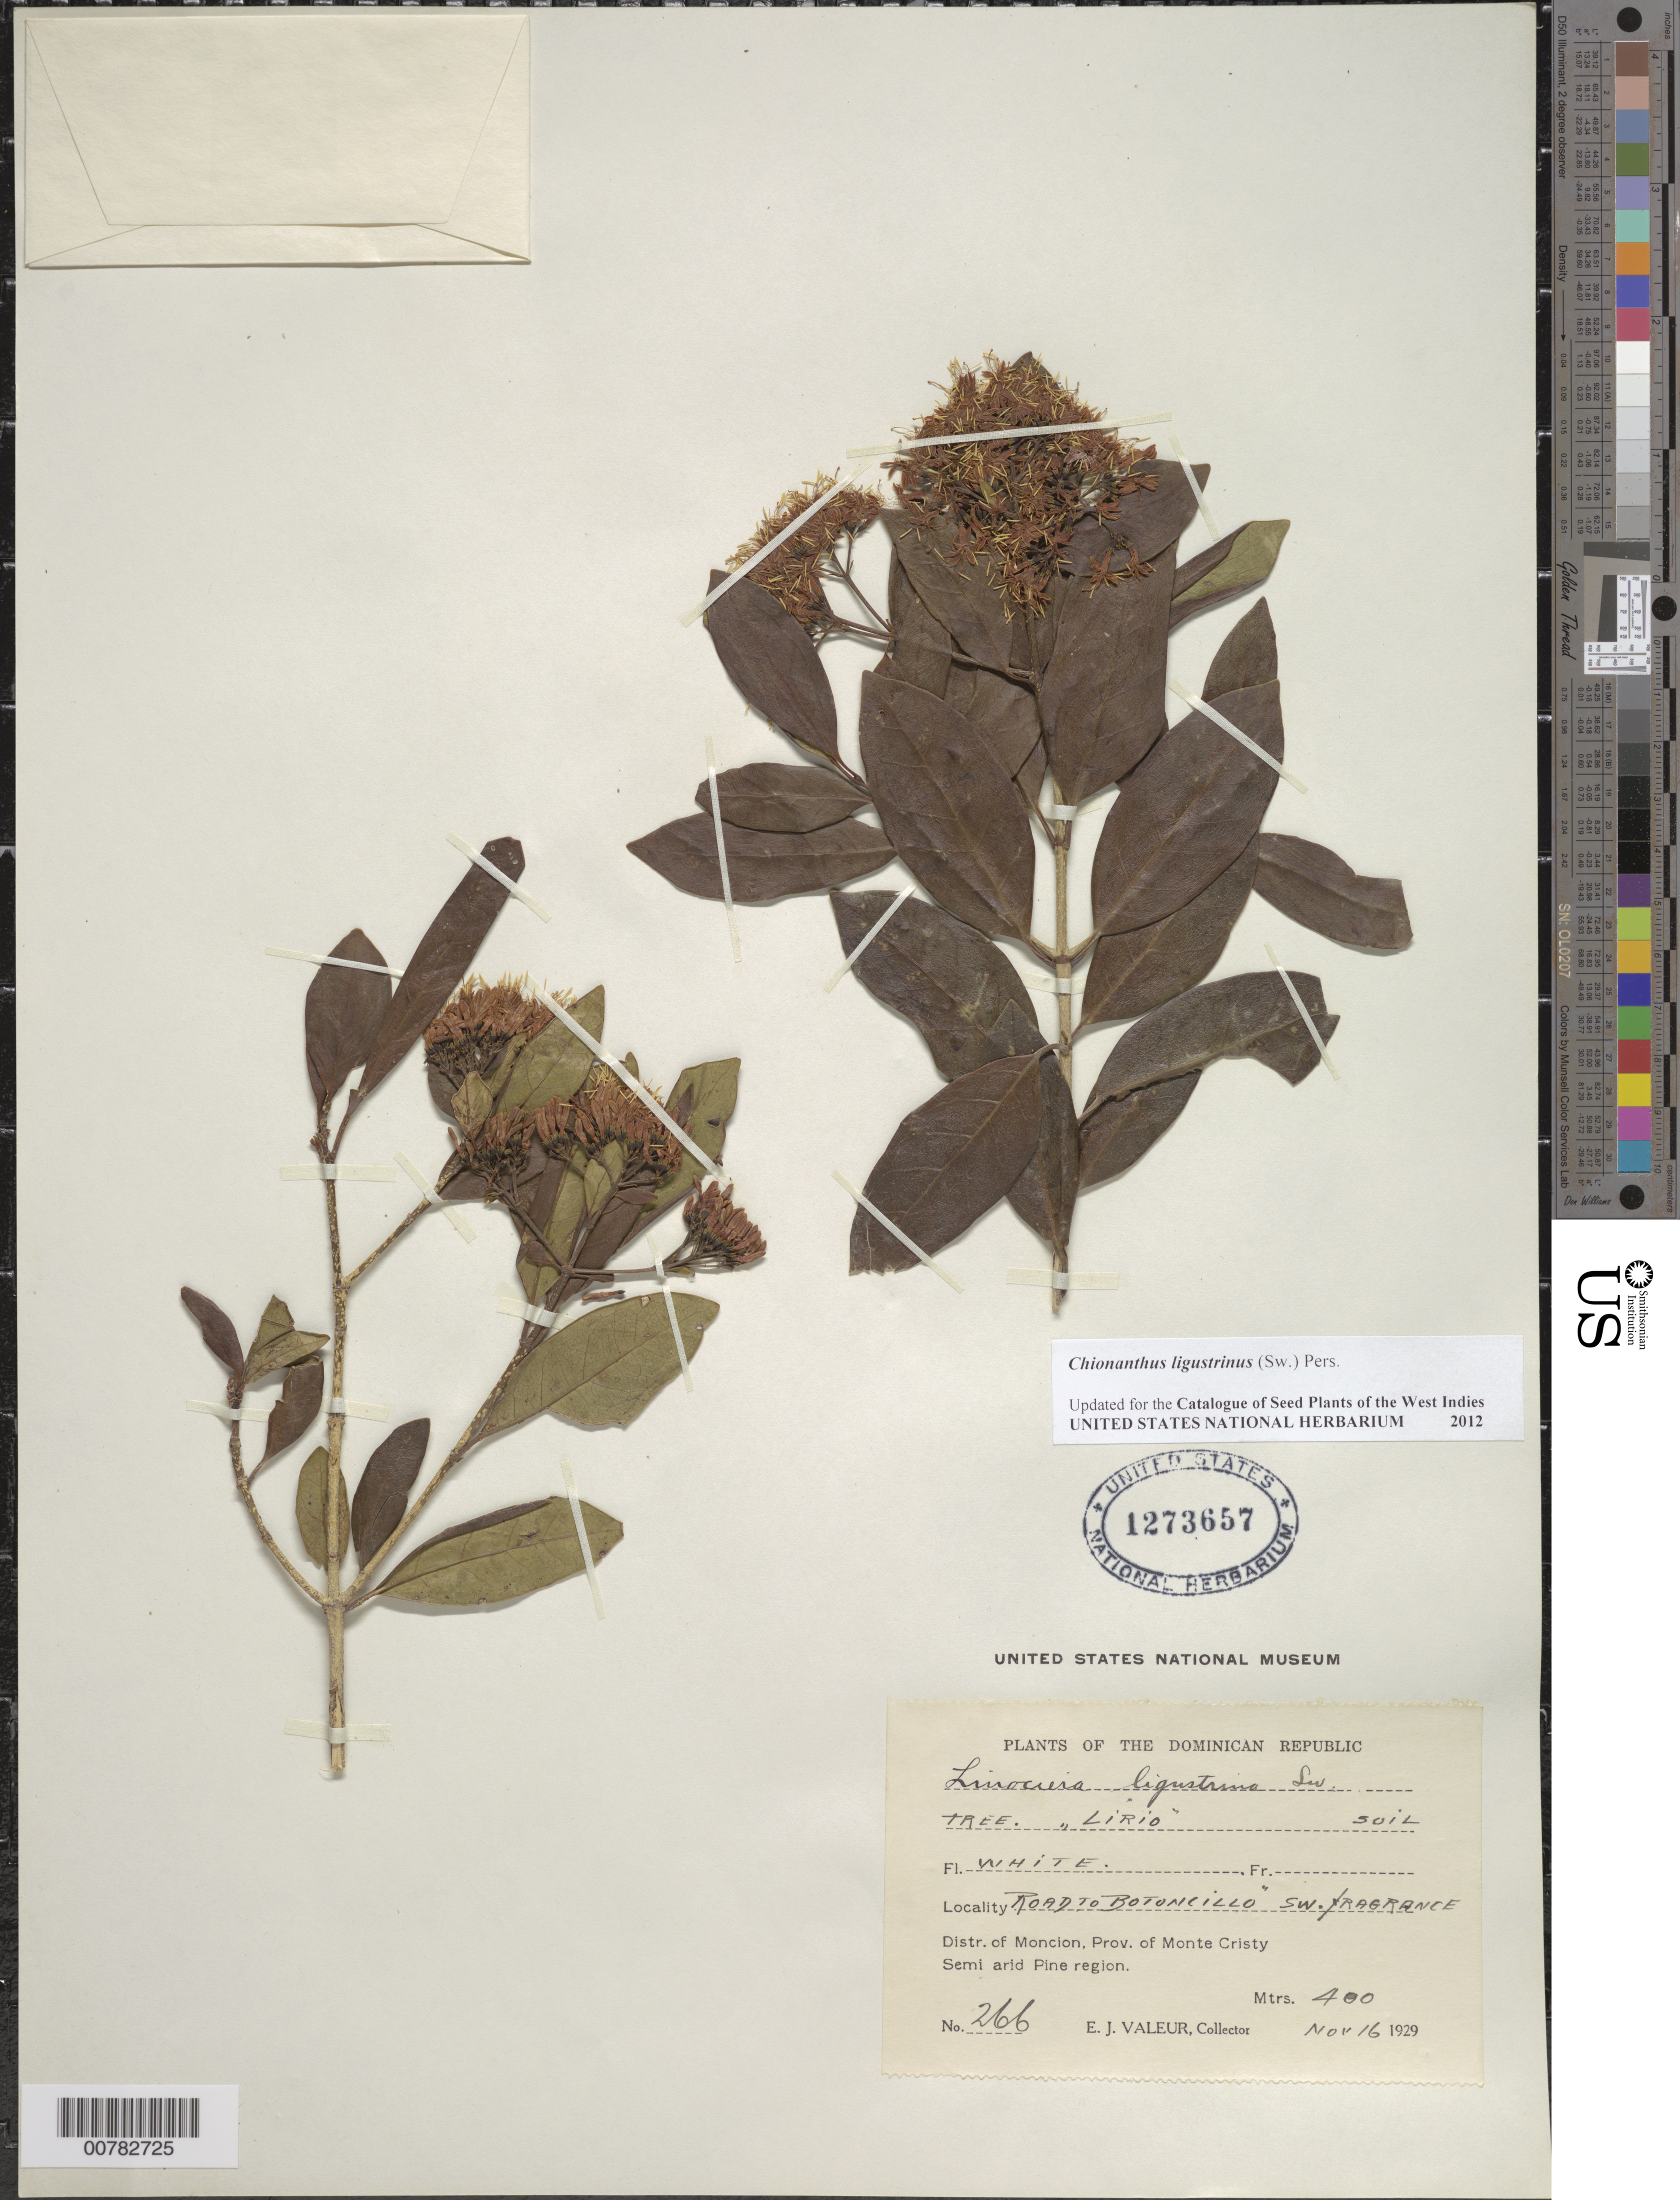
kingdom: Plantae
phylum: Tracheophyta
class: Magnoliopsida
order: Lamiales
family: Oleaceae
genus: Chionanthus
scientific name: Chionanthus ligustrinus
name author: (Sw.) Pers.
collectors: E. Valeur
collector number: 266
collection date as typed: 16 Nov 1929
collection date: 1929-11-16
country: Dominican Republic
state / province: Monte Cristi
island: Hispaniola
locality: Monción, Road to Botoncillo.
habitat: Semi arid Pine region.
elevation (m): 400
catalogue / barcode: US 1273657